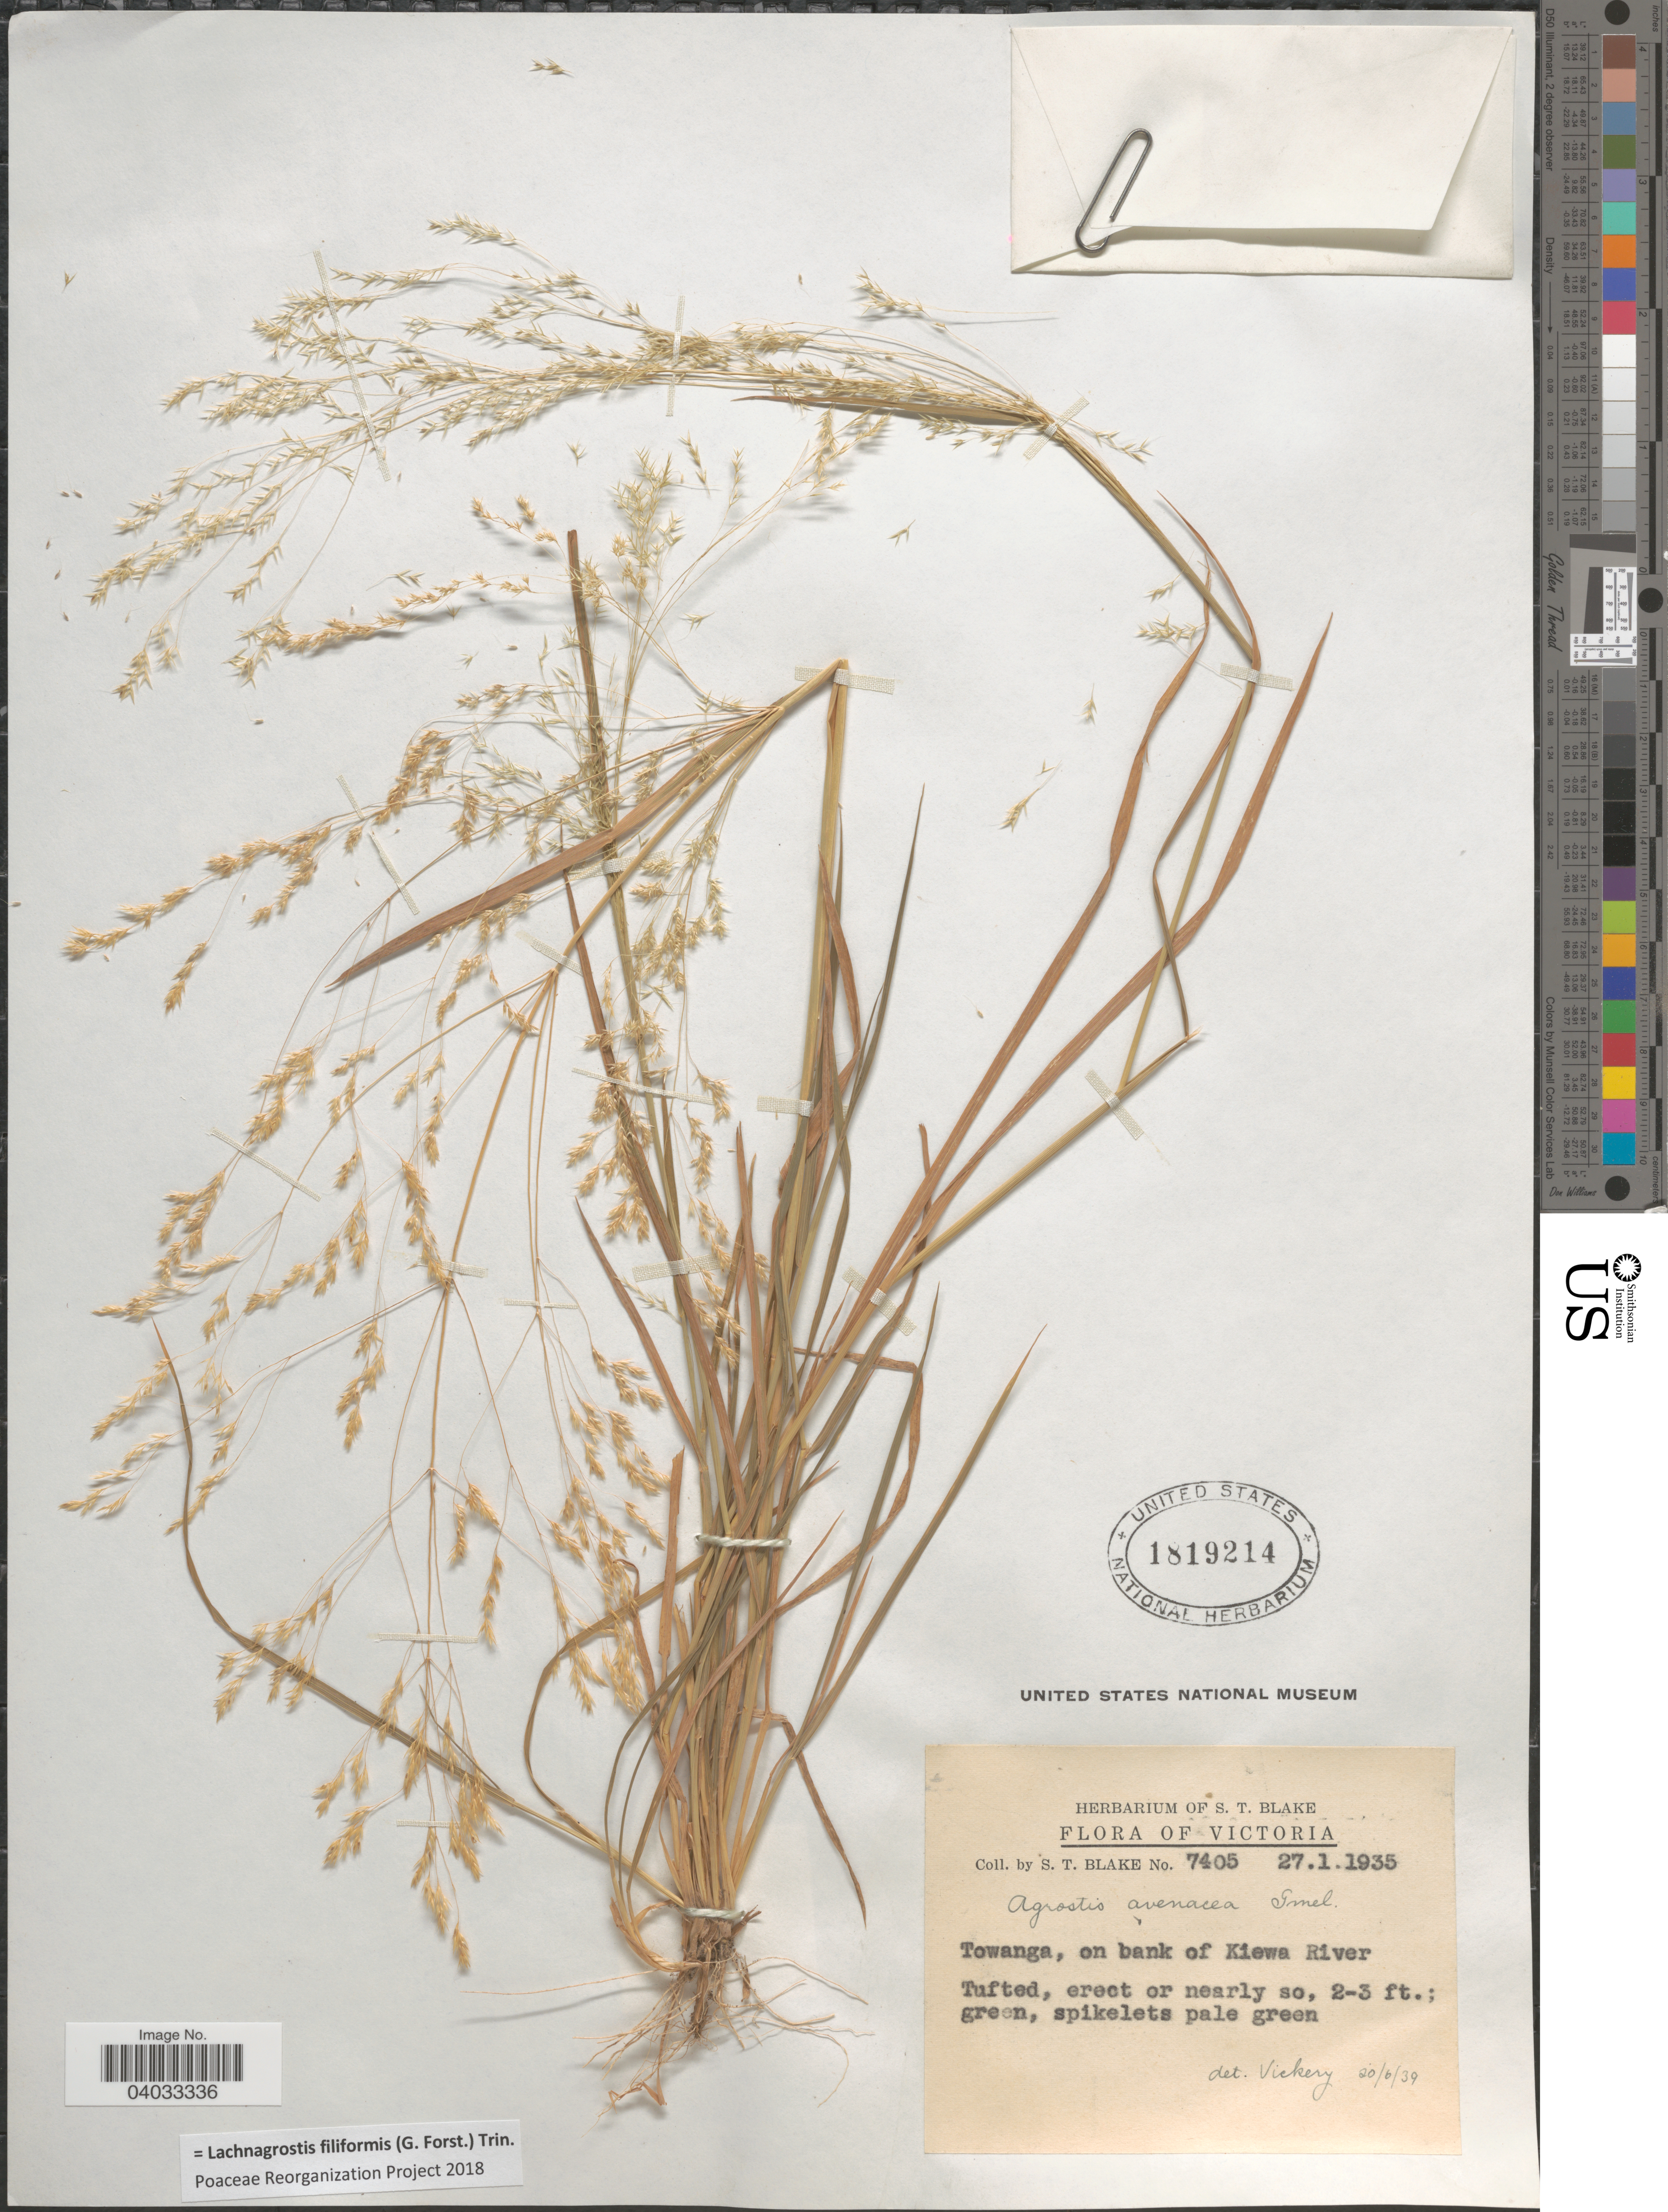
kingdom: Plantae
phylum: Tracheophyta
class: Liliopsida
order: Poales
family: Poaceae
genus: Lachnagrostis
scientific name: Lachnagrostis filiformis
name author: (J.R. Forst.) Trin.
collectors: S. T. Blake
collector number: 7405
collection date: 1935-01-27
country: Australia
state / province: Victoria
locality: Towanga, on bank of Kiewa River.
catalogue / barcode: US 1819214